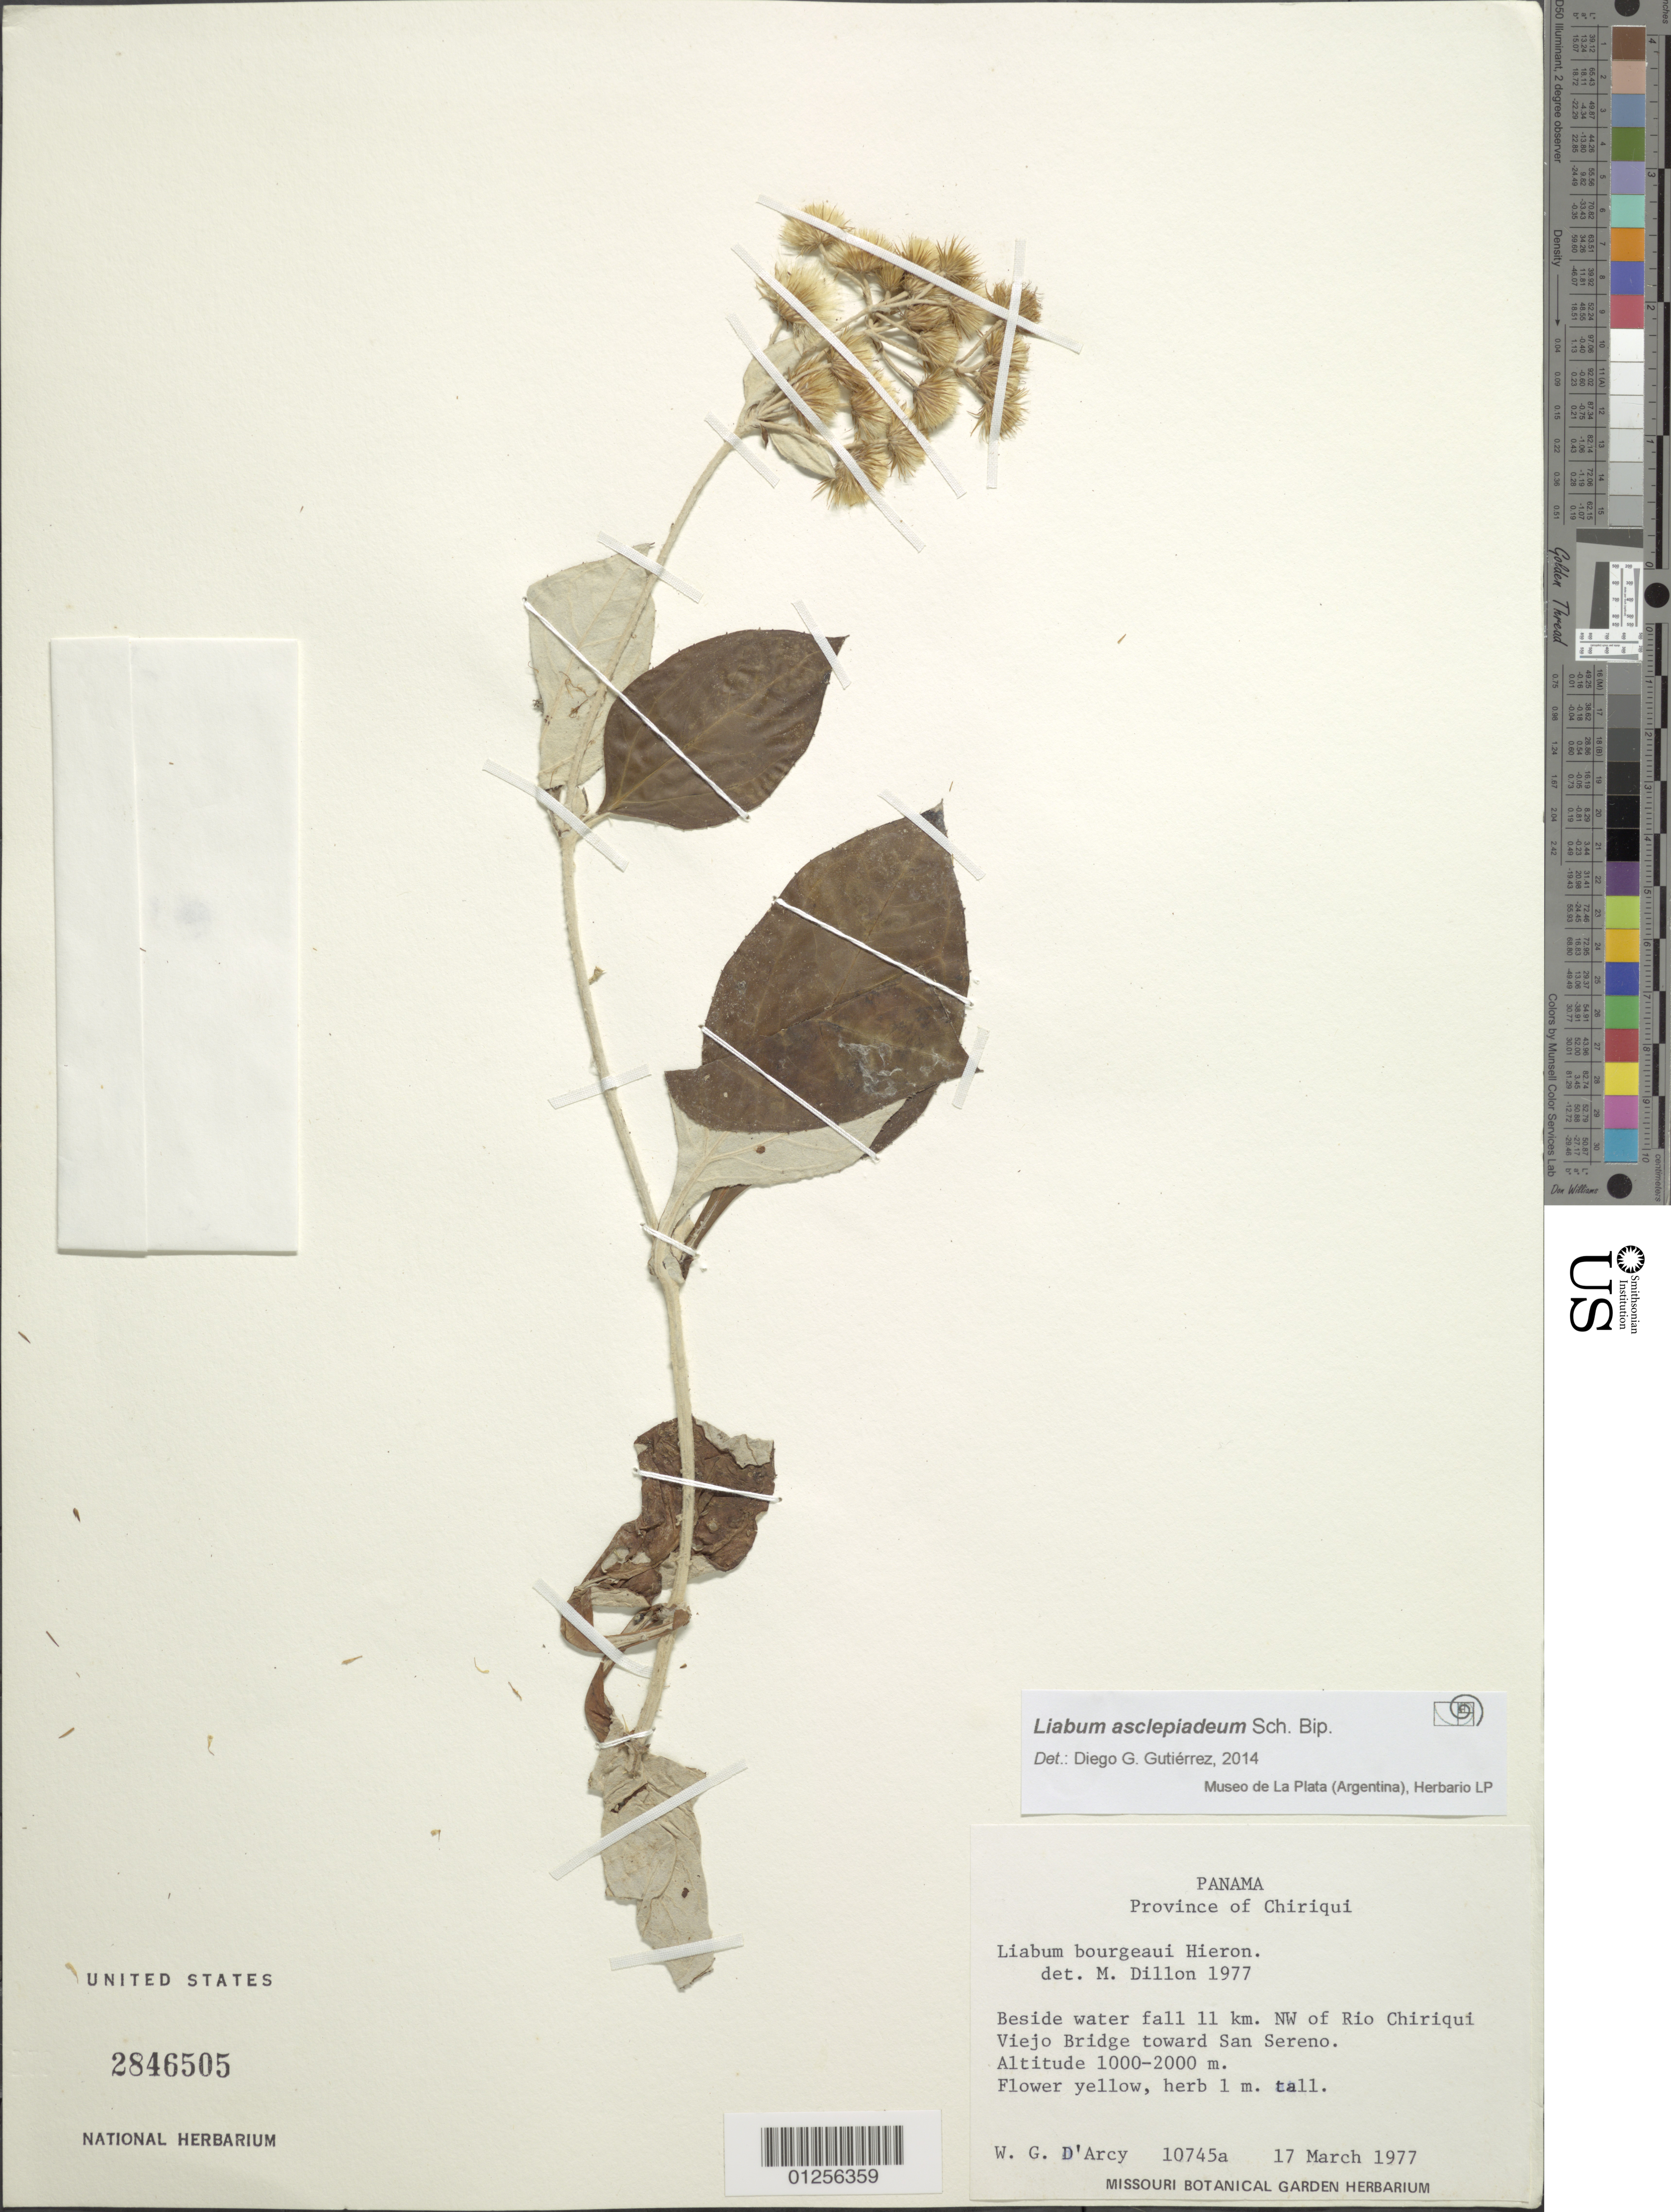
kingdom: Plantae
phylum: Tracheophyta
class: Magnoliopsida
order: Asterales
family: Asteraceae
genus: Liabum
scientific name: Liabum asclepiadeum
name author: Sch. Bip.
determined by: Gutierrez, D. G.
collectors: W. G. D'Arcy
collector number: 10745 a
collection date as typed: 17 March 1977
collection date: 1977-03-17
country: Panama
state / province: Chiriqui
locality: Rio Chiriqui Viejo Bridge, 11 km NW of toward San Sereno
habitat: Beside water fall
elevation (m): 1000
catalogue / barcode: US 2846505